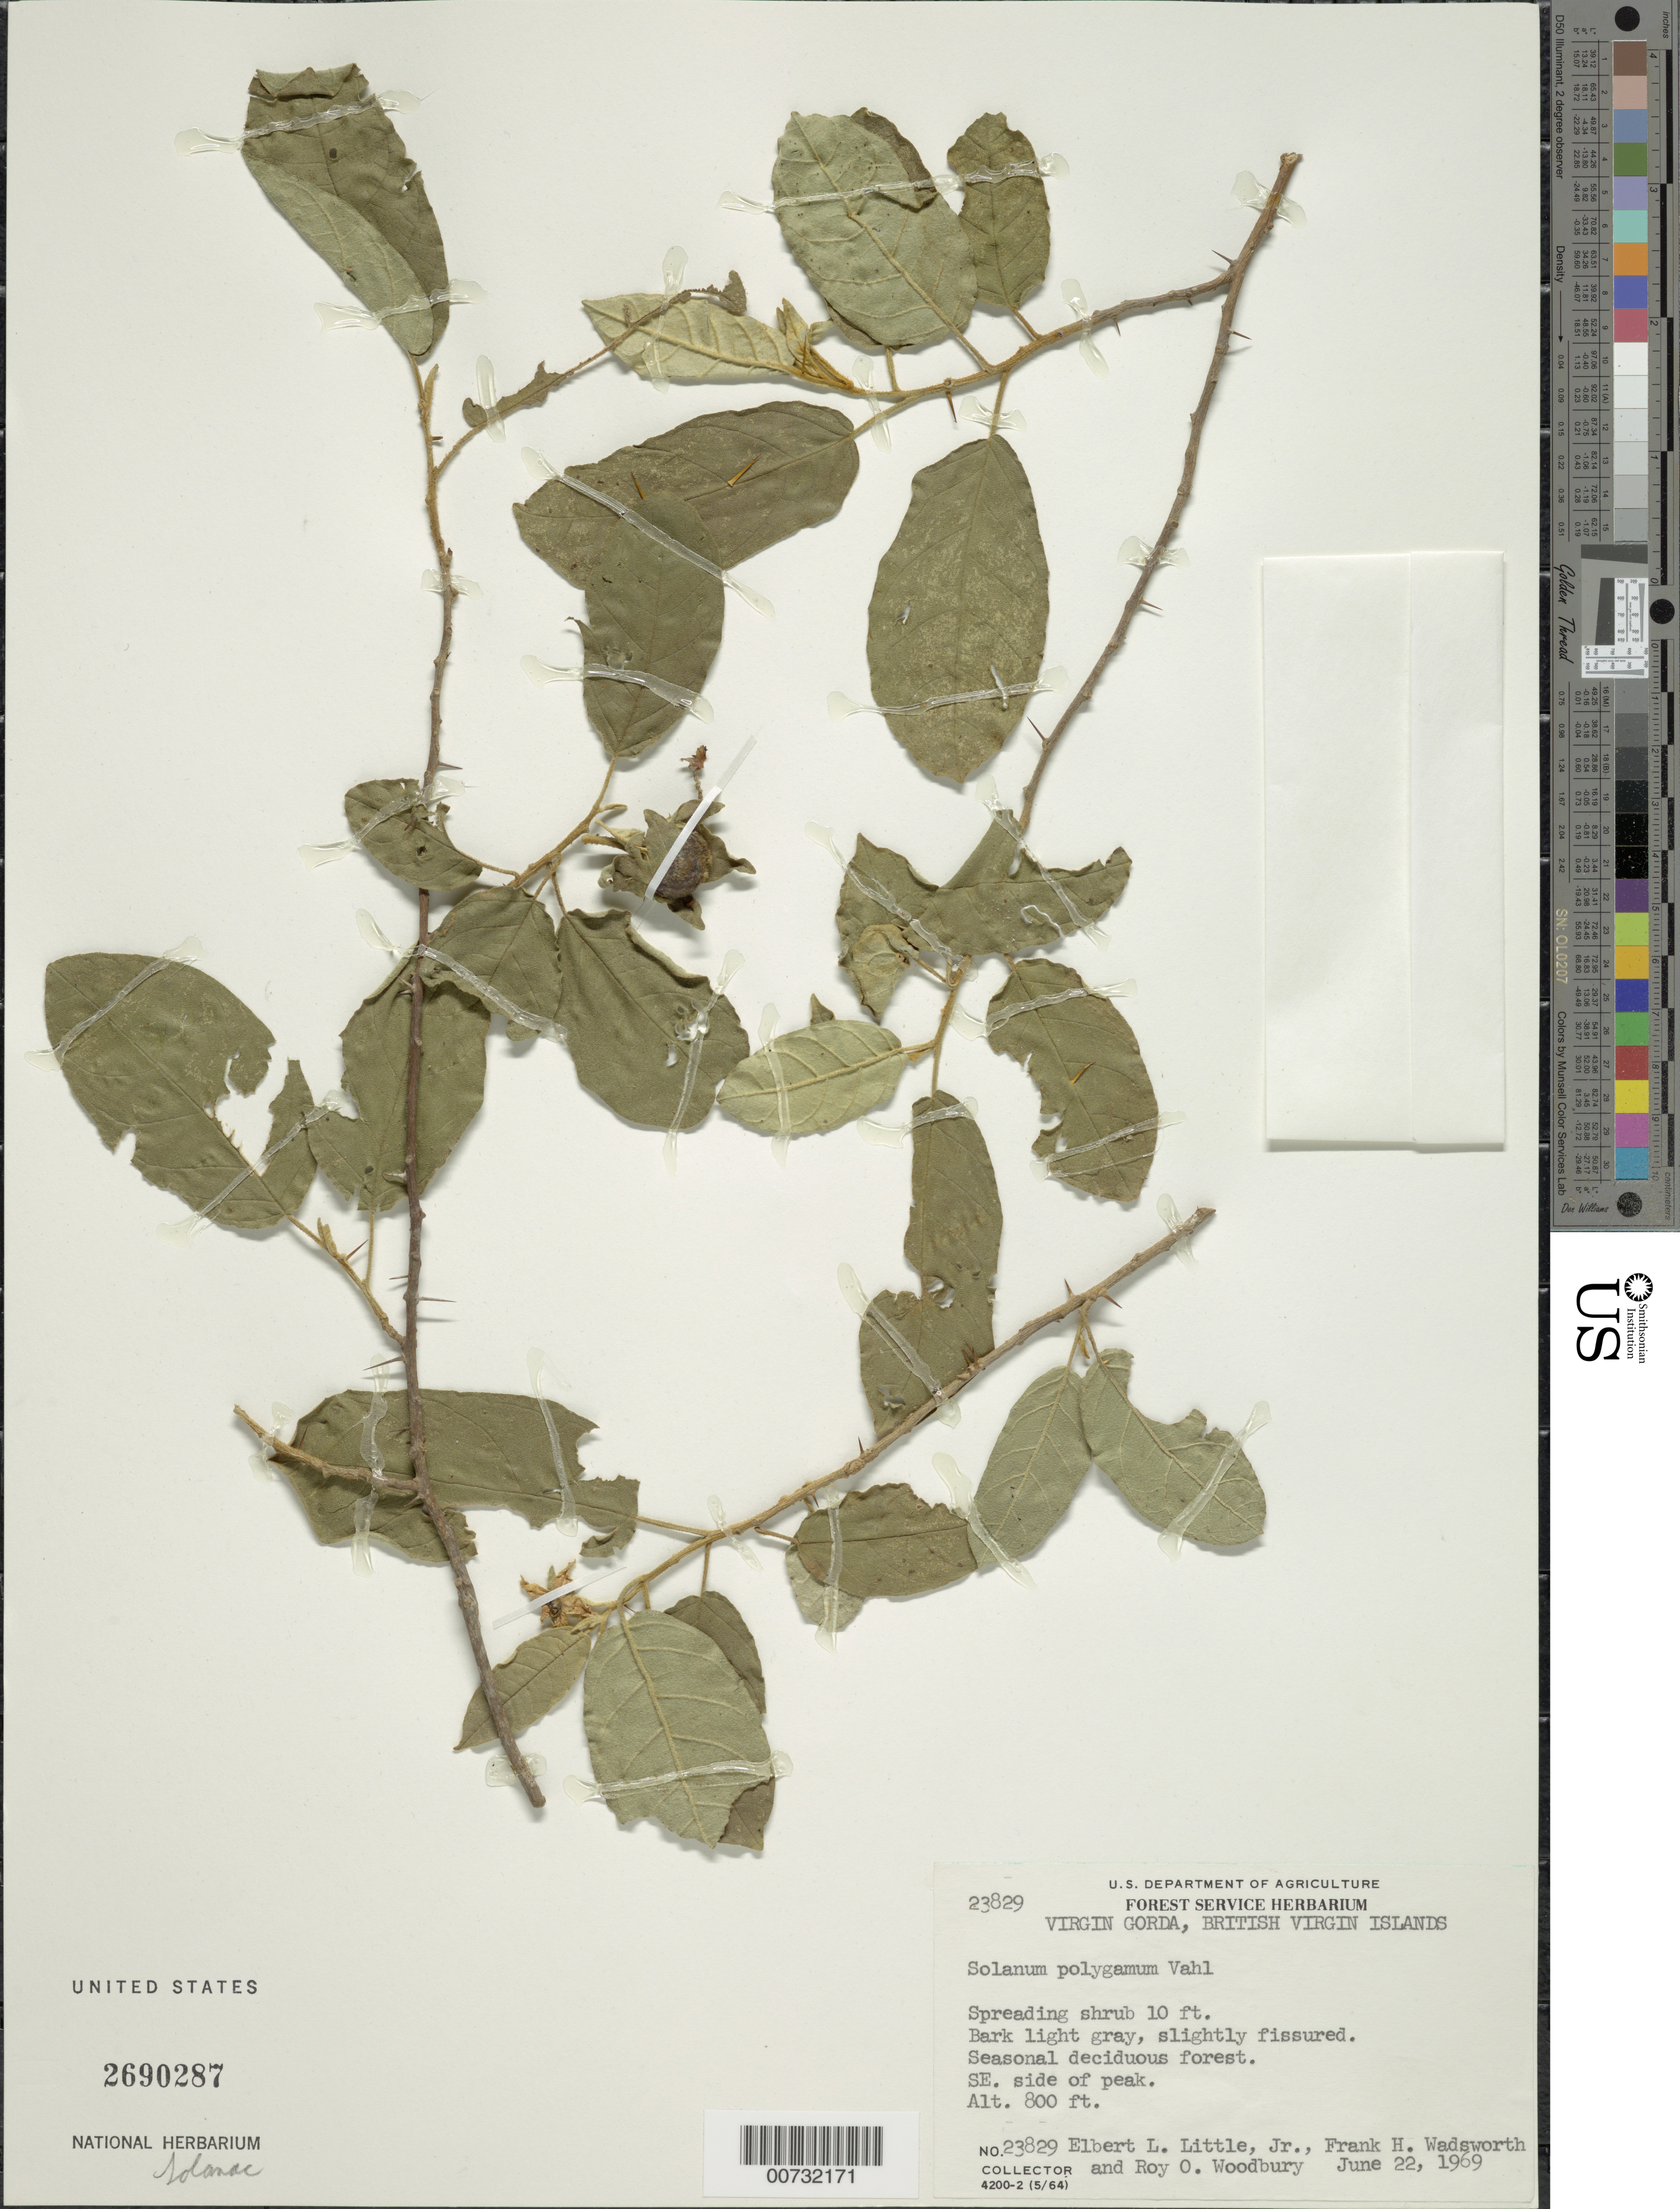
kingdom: Plantae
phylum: Tracheophyta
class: Magnoliopsida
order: Solanales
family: Solanaceae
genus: Solanum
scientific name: Solanum polygamum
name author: Vahl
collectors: E. L. Little, F. Wadsworth & R. O. Woodbury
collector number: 23829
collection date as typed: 22 Jun 1969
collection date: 1969-06-22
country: British Virgin Islands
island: Virgin Gorda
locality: Virgin Gorda, SE side of peak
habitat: Seasonal deciduous forest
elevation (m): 244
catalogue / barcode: US 2690287